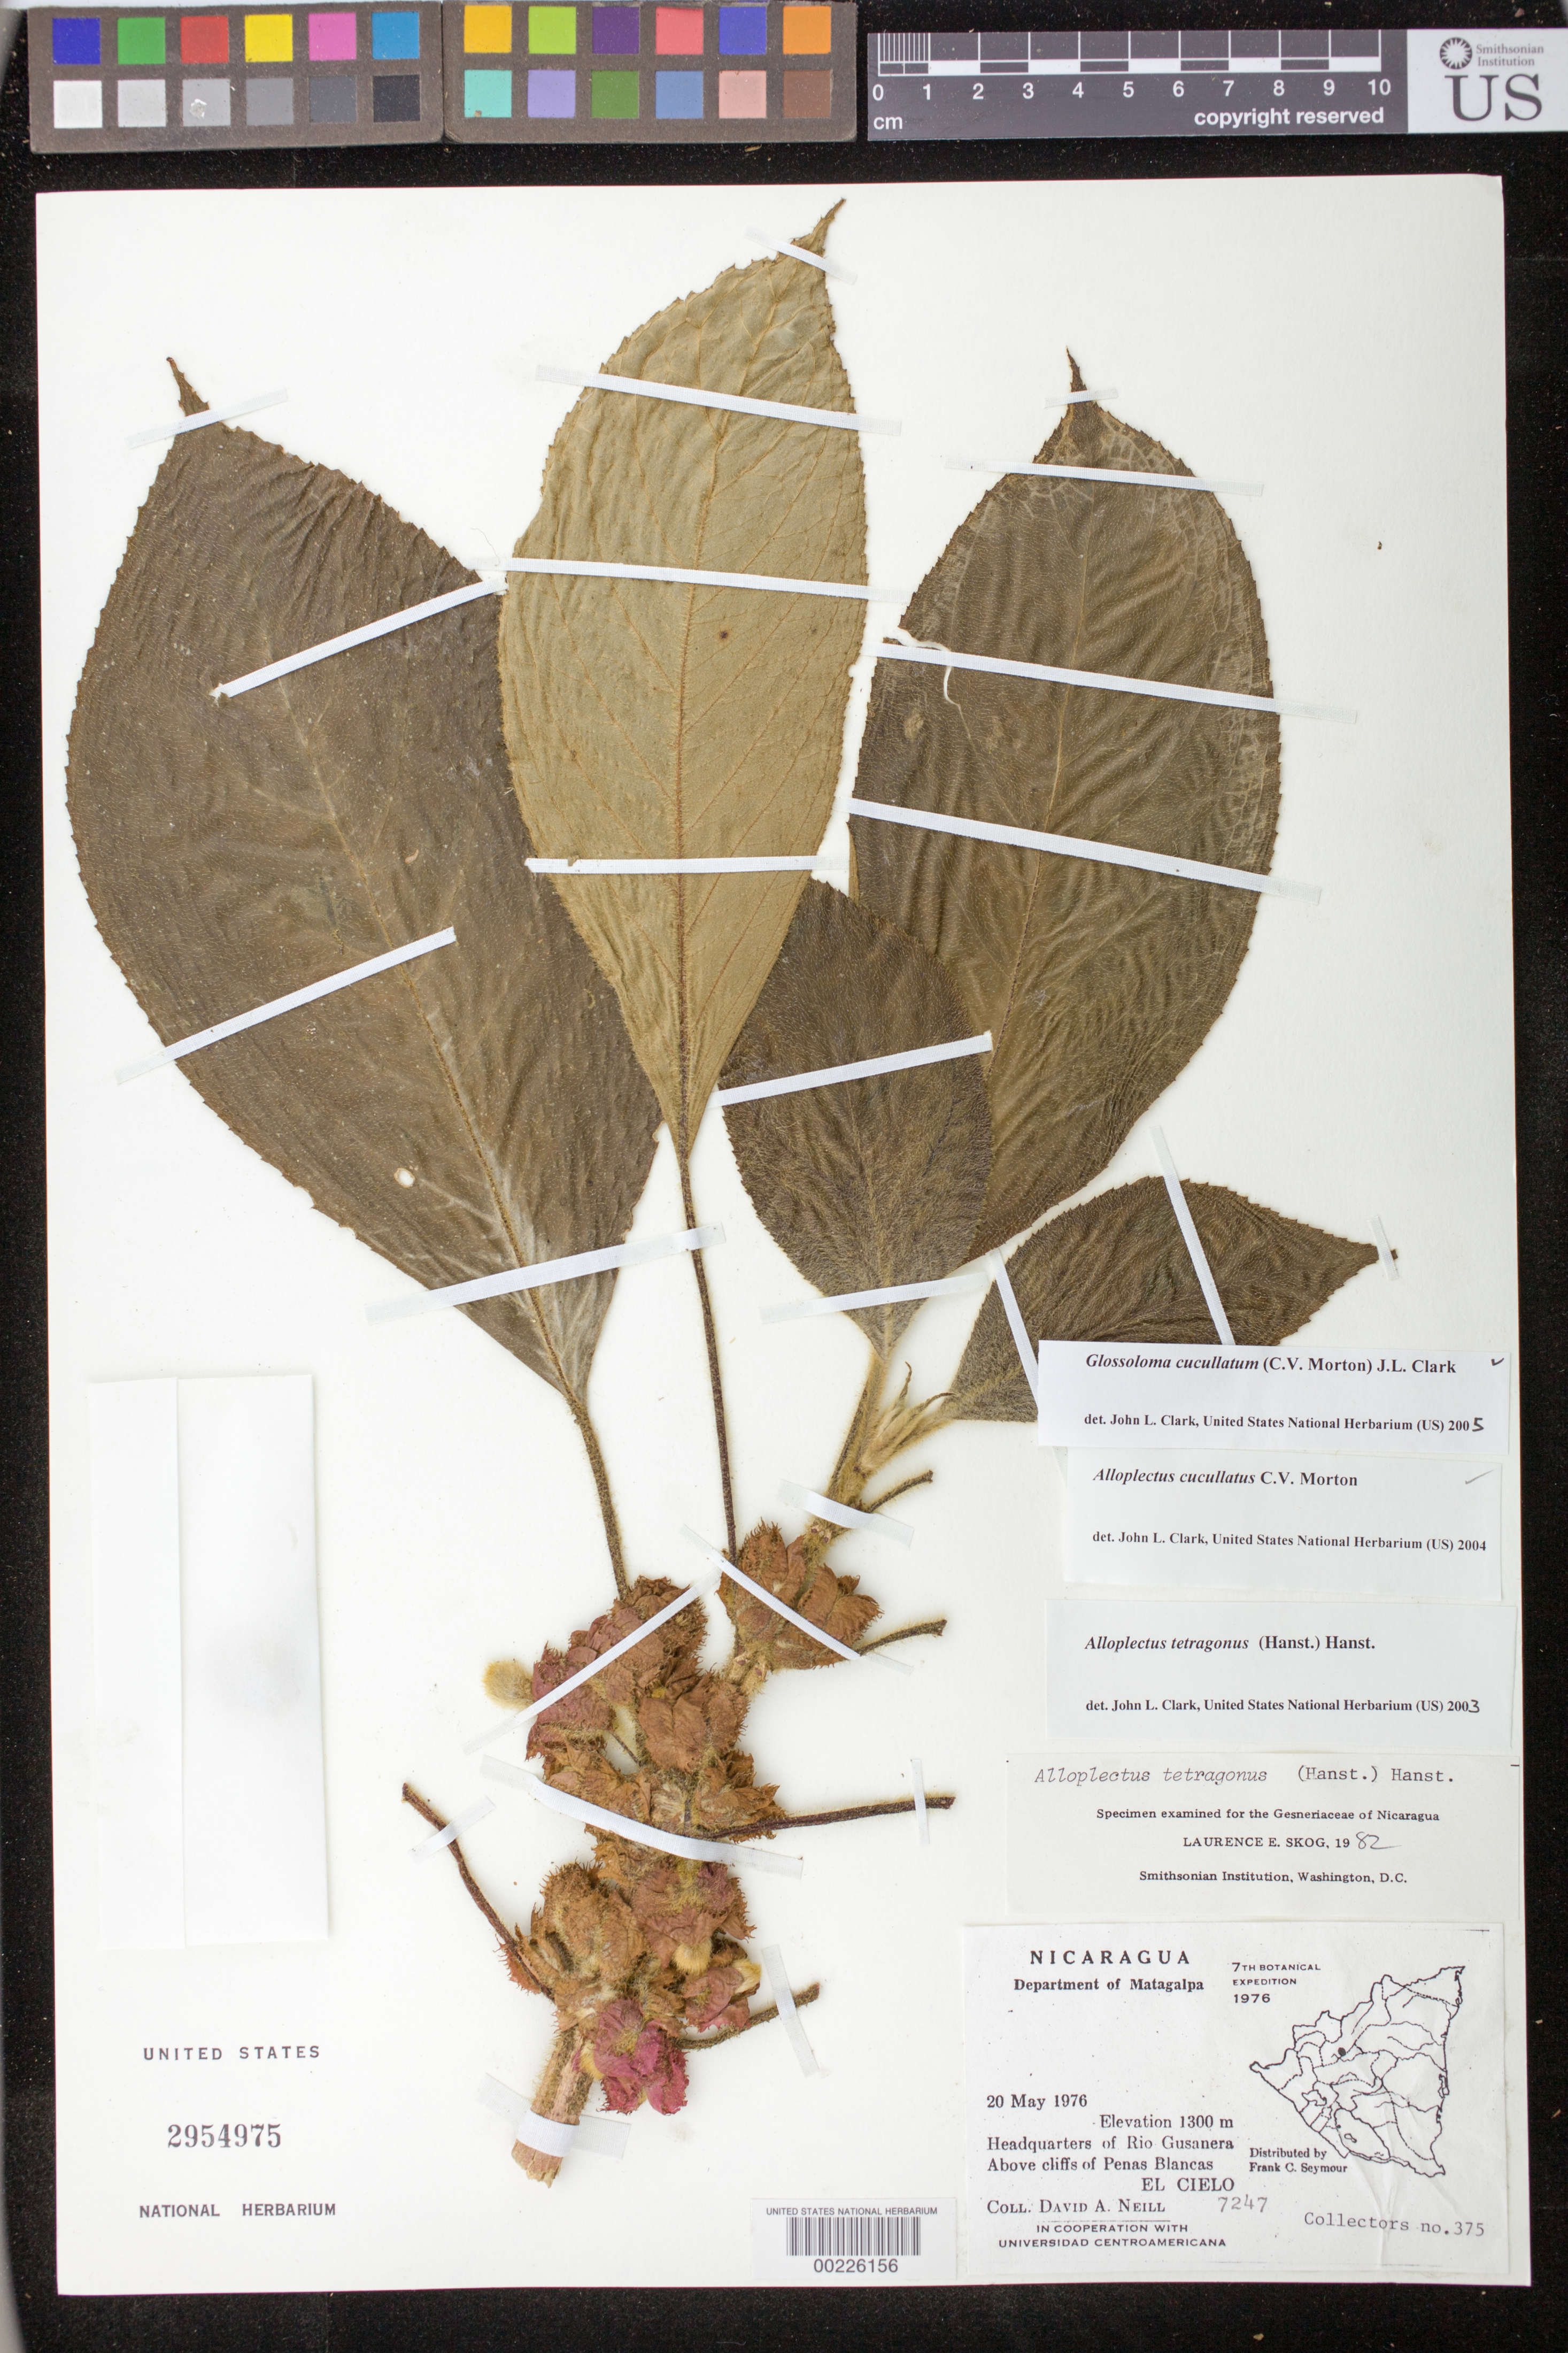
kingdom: Plantae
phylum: Tracheophyta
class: Magnoliopsida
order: Lamiales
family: Gesneriaceae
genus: Glossoloma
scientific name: Glossoloma cucullatum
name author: (C.V. Morton) J.L. Clark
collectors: D. A. Neill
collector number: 375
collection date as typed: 20 May 1976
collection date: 1976-05-20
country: Nicaragua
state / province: Matagalpa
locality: Headquarters of Rio Gusanera, above cliffs of Penas Blancas, El Cielo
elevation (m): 1300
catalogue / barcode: US 2954975